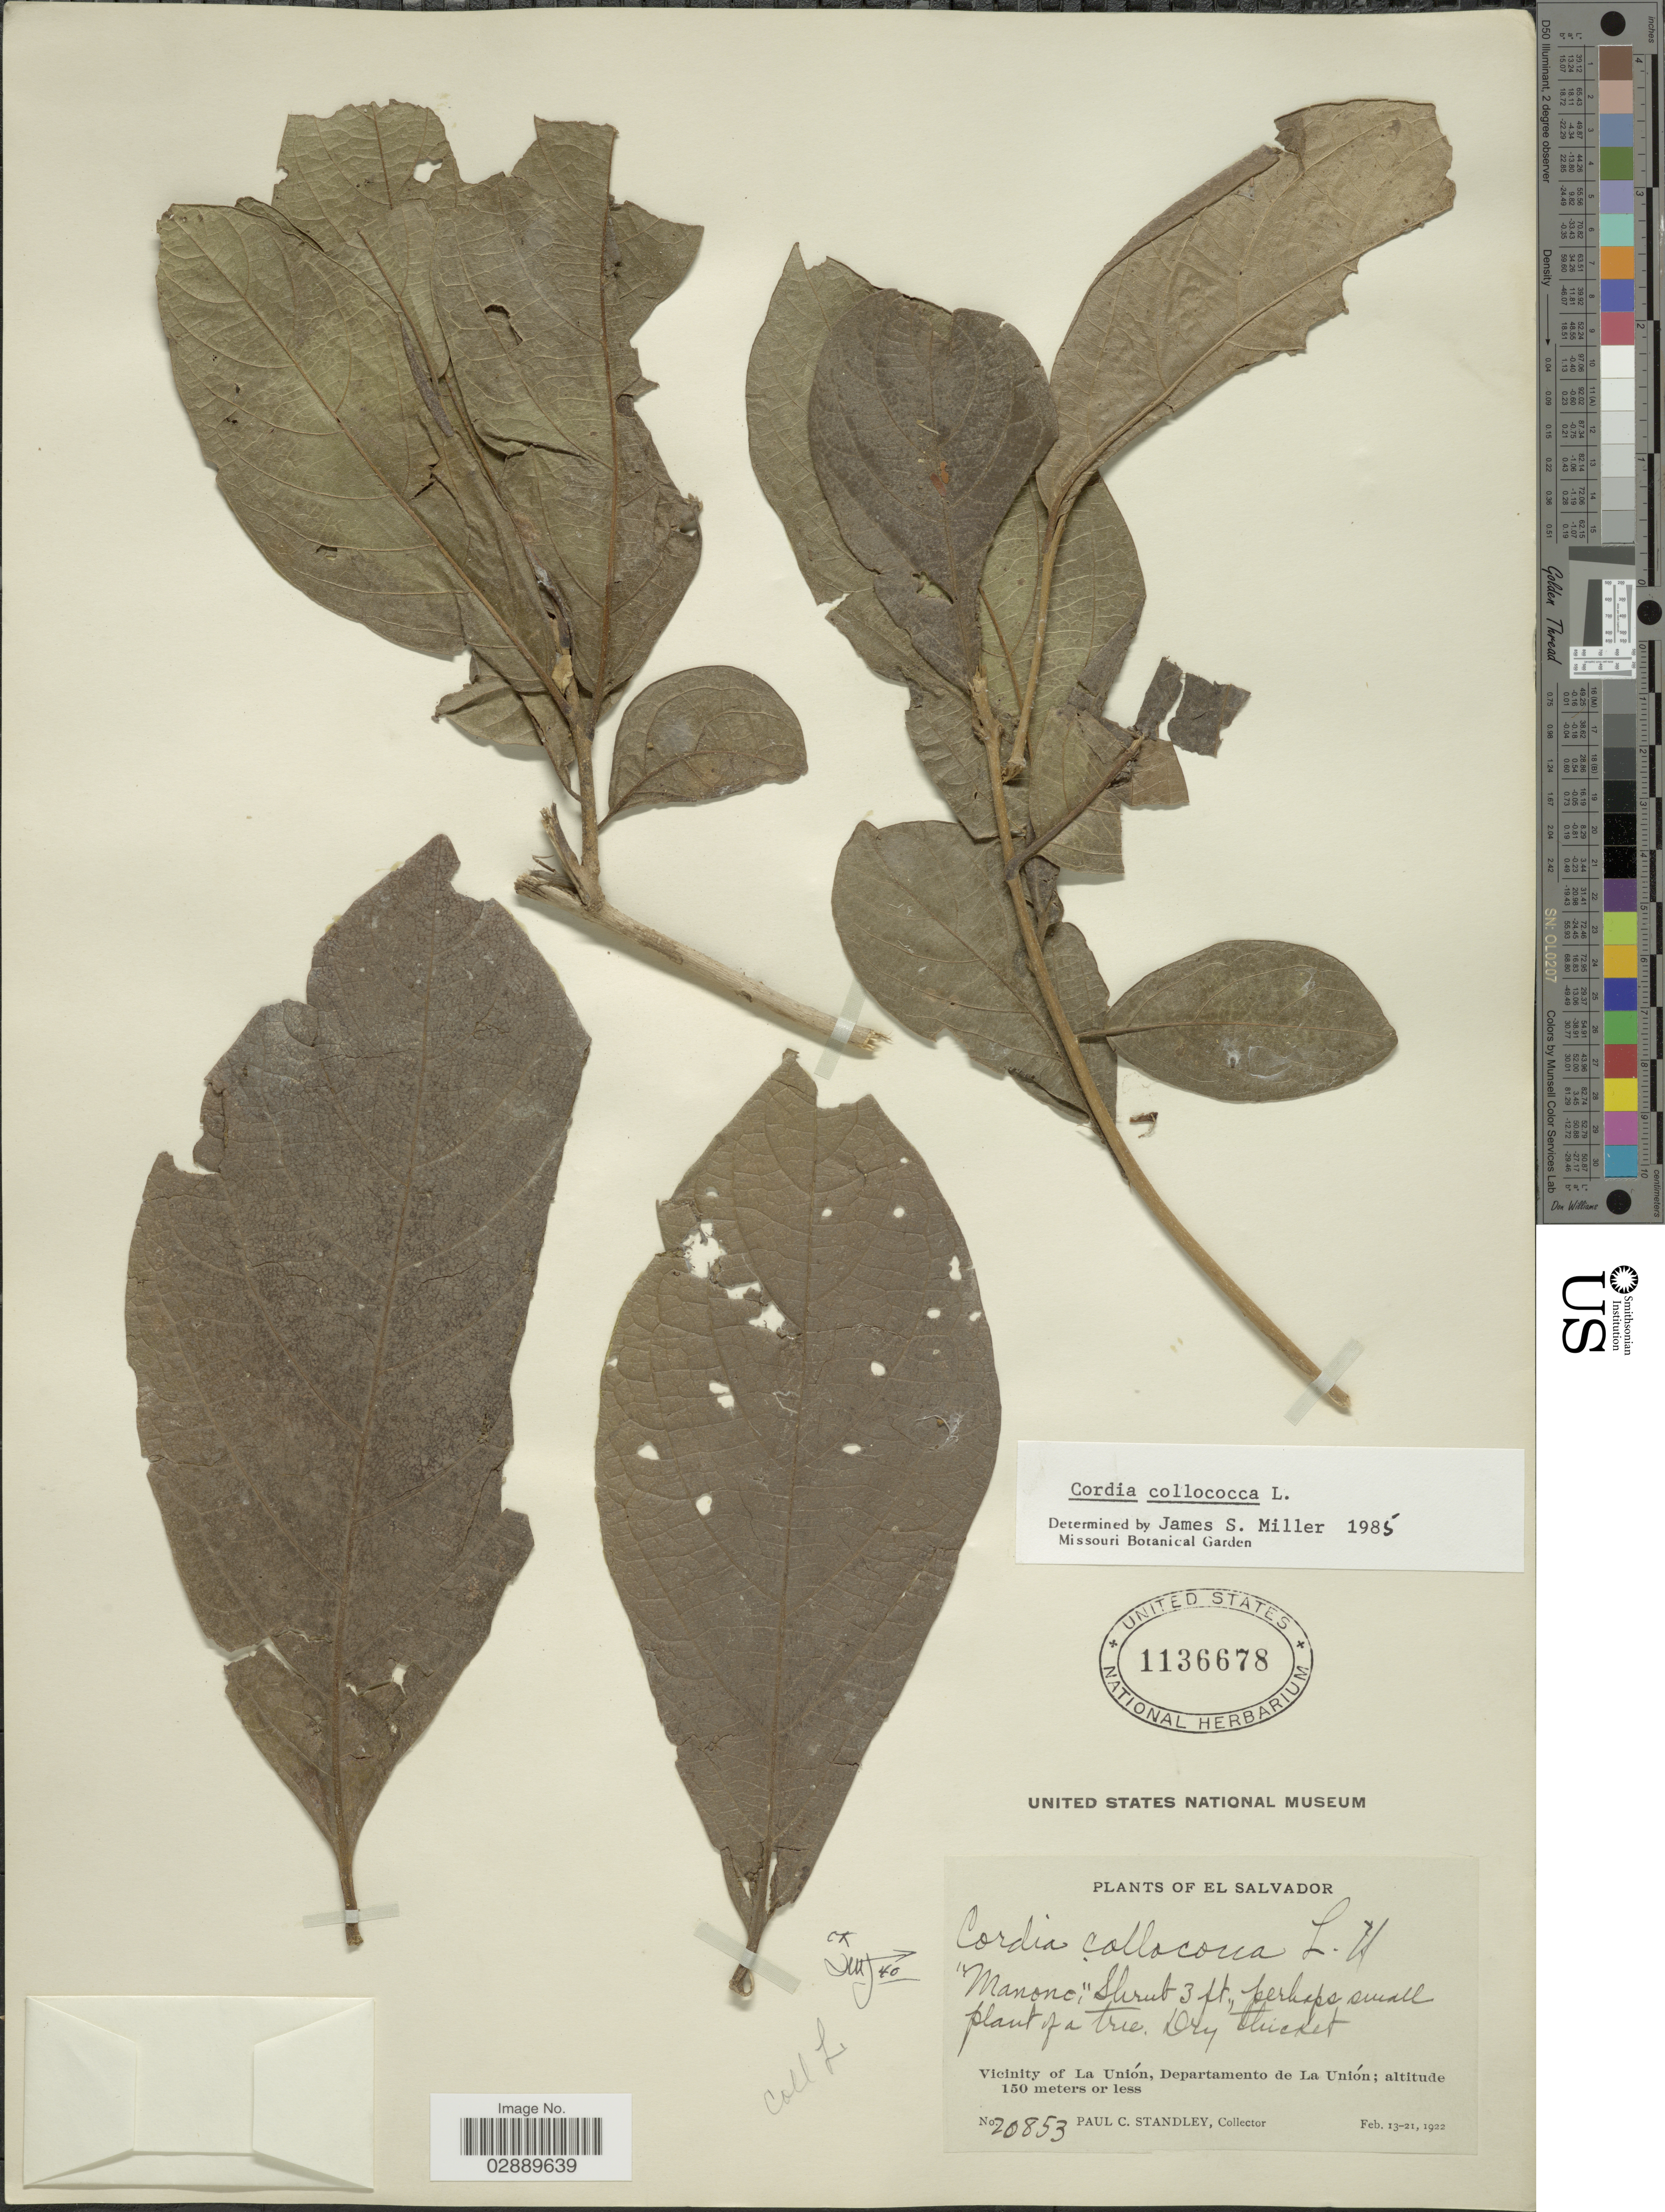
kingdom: Plantae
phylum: Tracheophyta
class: Magnoliopsida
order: Boraginales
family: Cordiaceae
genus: Cordia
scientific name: Cordia collococca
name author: L.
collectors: P. C. Standley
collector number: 20853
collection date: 1922-02-13/1922-02-21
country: El Salvador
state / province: La Union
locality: Vicinity of La Unión, Departamento de La Unión.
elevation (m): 150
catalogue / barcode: US 1136678